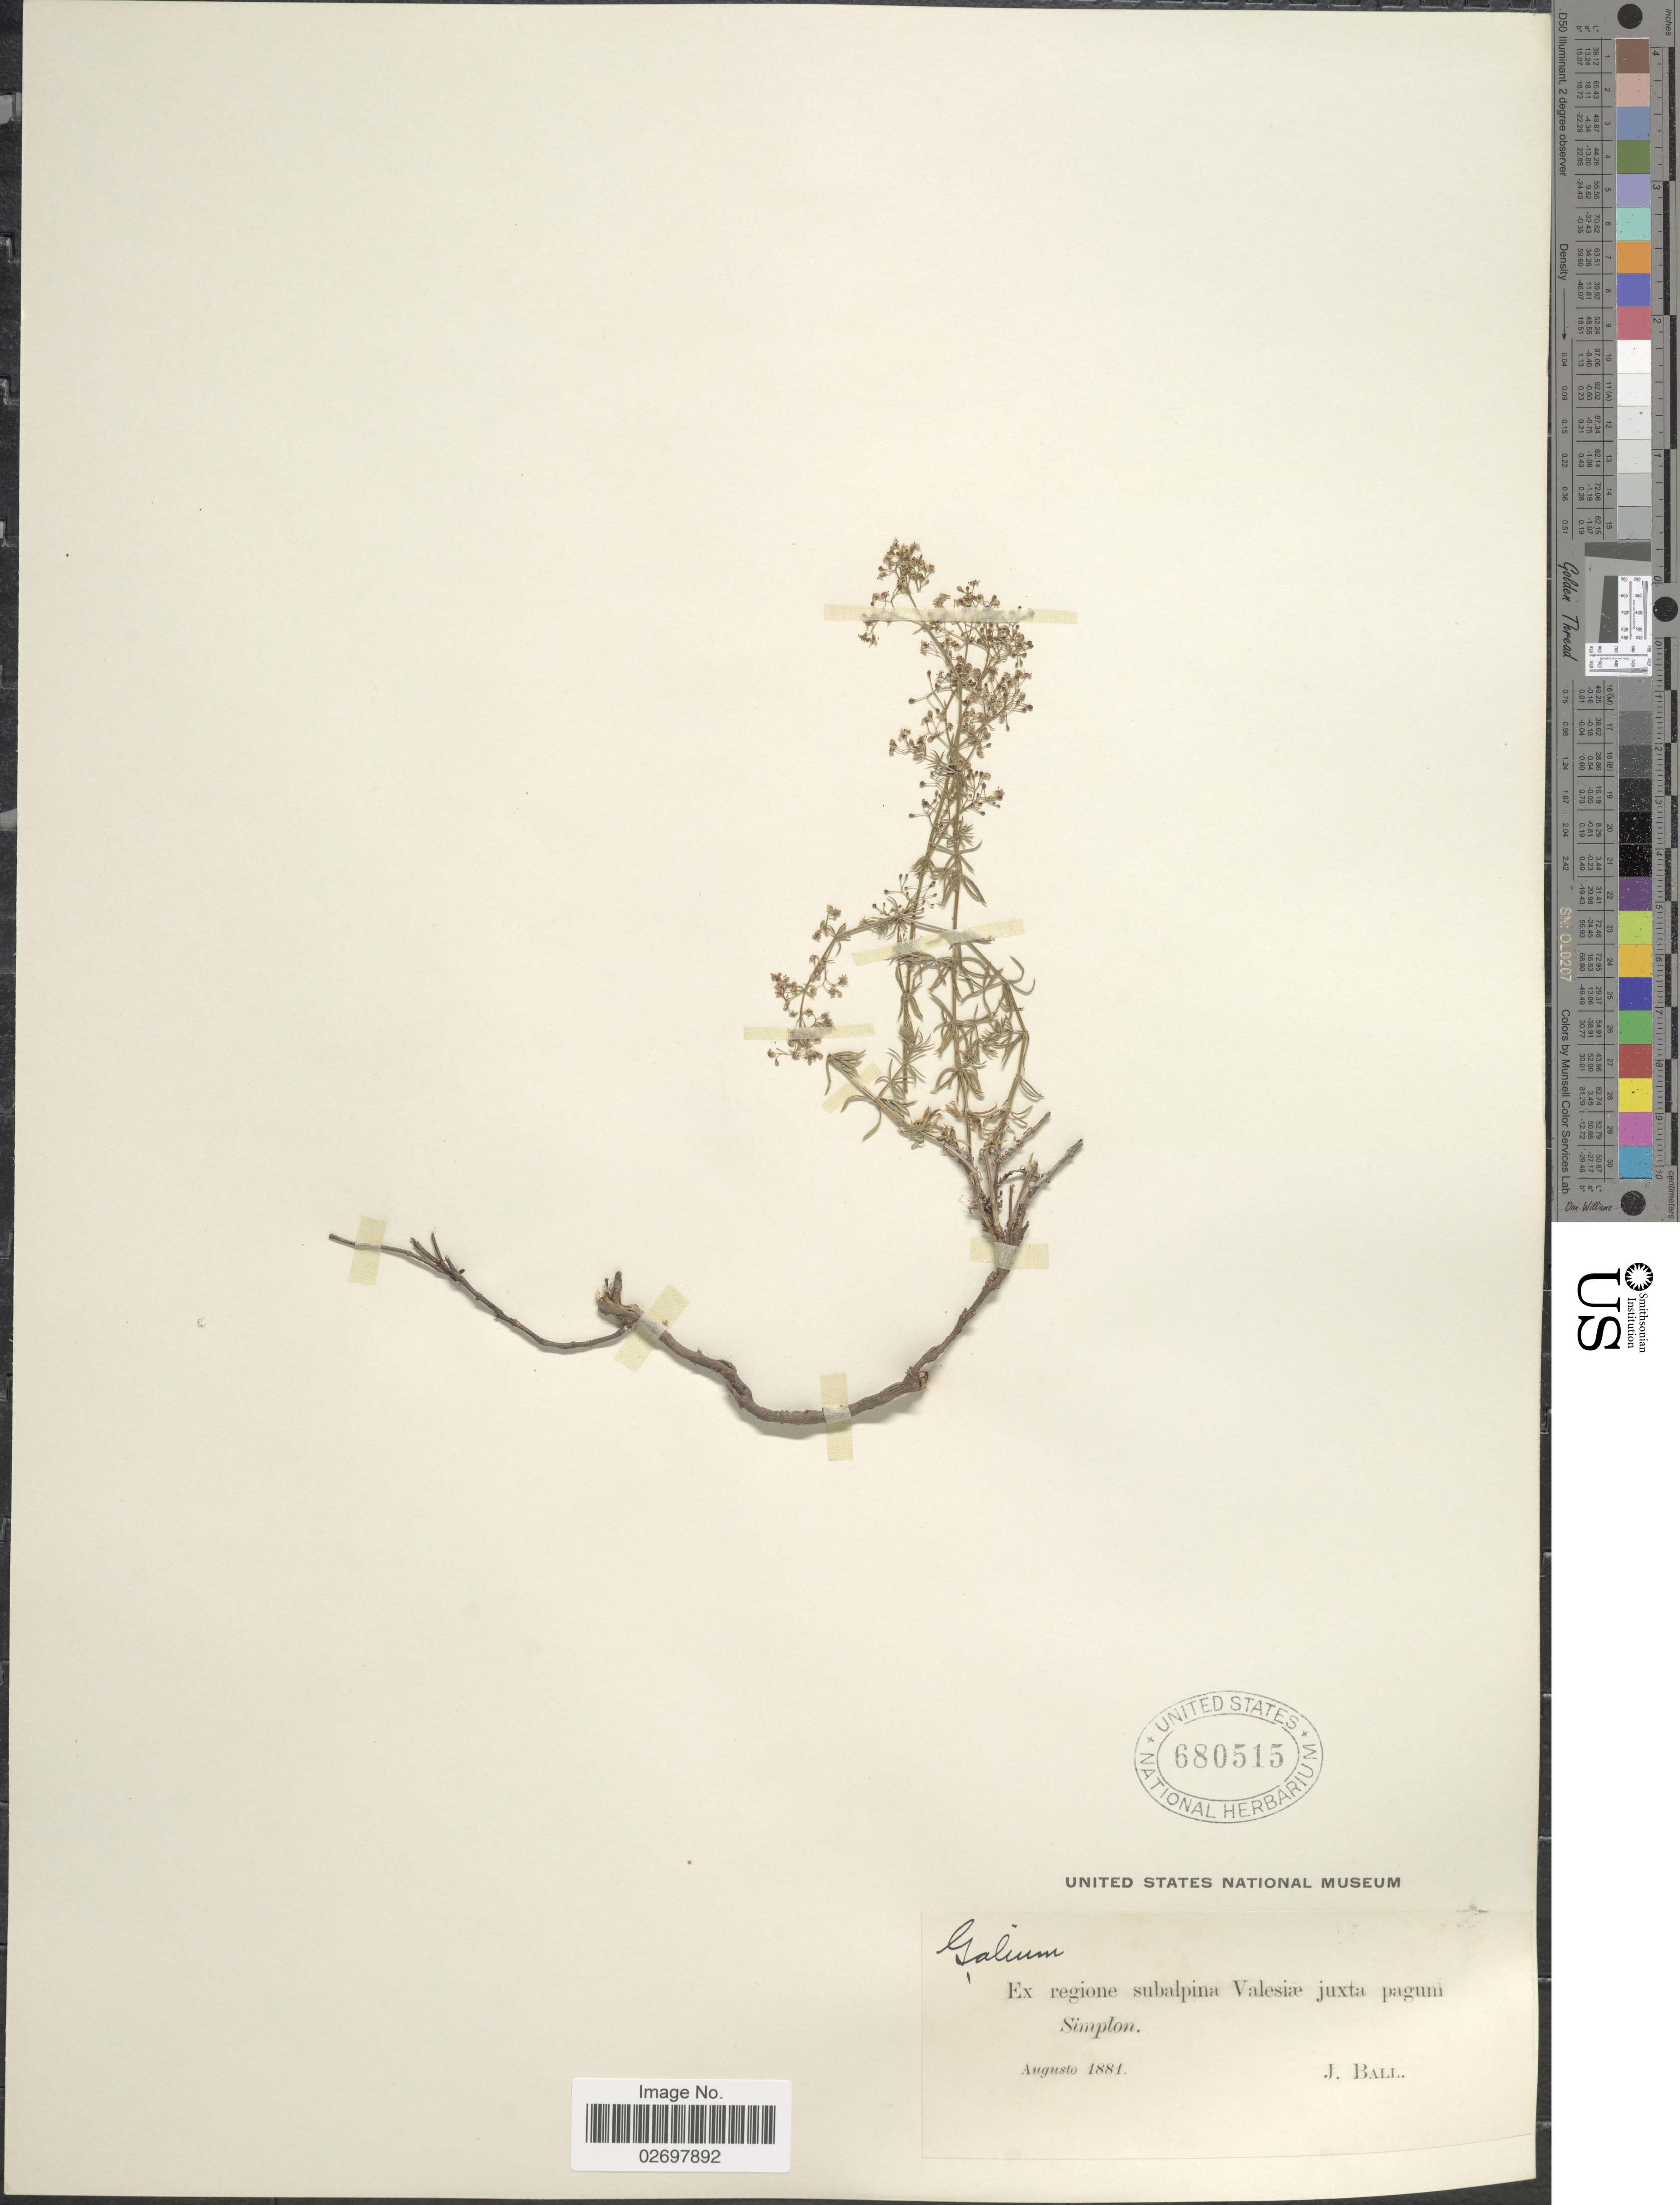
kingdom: Plantae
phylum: Tracheophyta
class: Magnoliopsida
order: Gentianales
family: Rubiaceae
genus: Galium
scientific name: Galium sp.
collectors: J. Ball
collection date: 1881-08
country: Switzerland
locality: Ex regione subalpina Valesiae juxta paguni Simplon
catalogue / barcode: US 680515